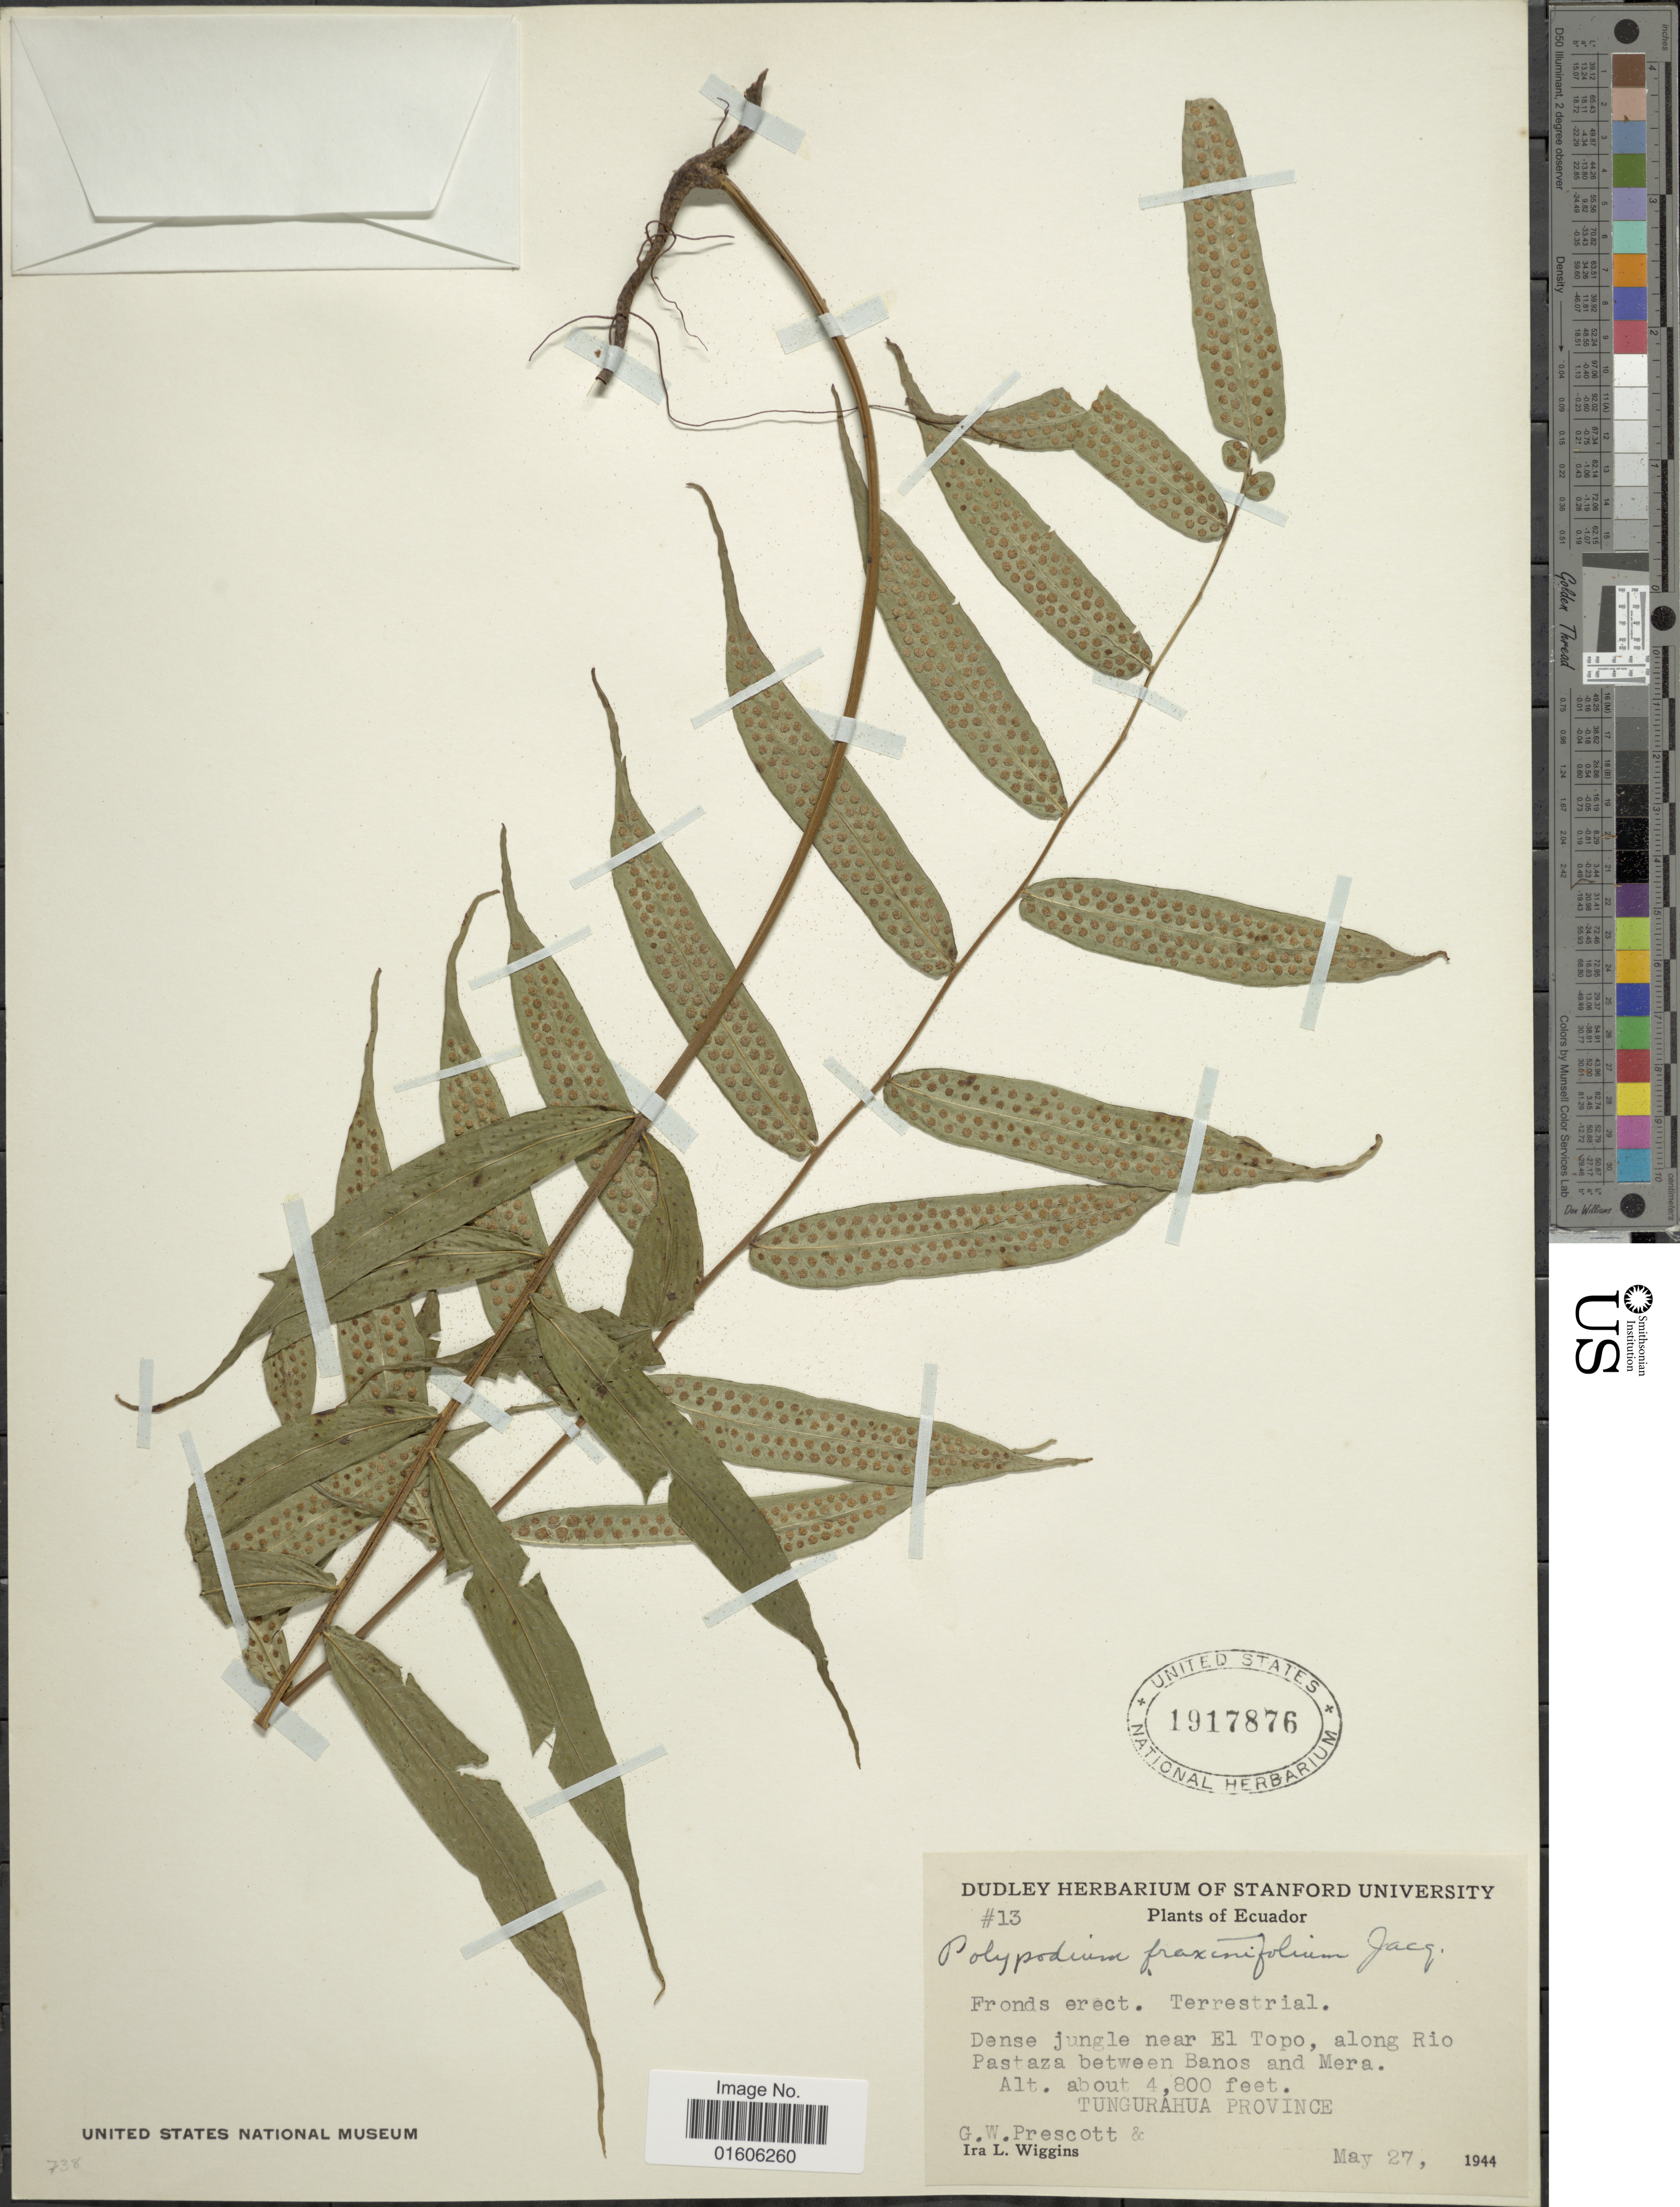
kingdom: Plantae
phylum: Tracheophyta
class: Polypodiopsida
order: Polypodiales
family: Polypodiaceae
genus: Serpocaulon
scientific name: Serpocaulon fraxinifolium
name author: (Jacq.) A.R. Sm.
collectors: G. Prescott & I. L. Wiggins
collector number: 13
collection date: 1944-05-27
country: Ecuador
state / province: Tungurahua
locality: Dense jungle near El Topo, along Rio Pastaza between Banos and Mera. Tungurahua Province.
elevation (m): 1463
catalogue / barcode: US 1917876